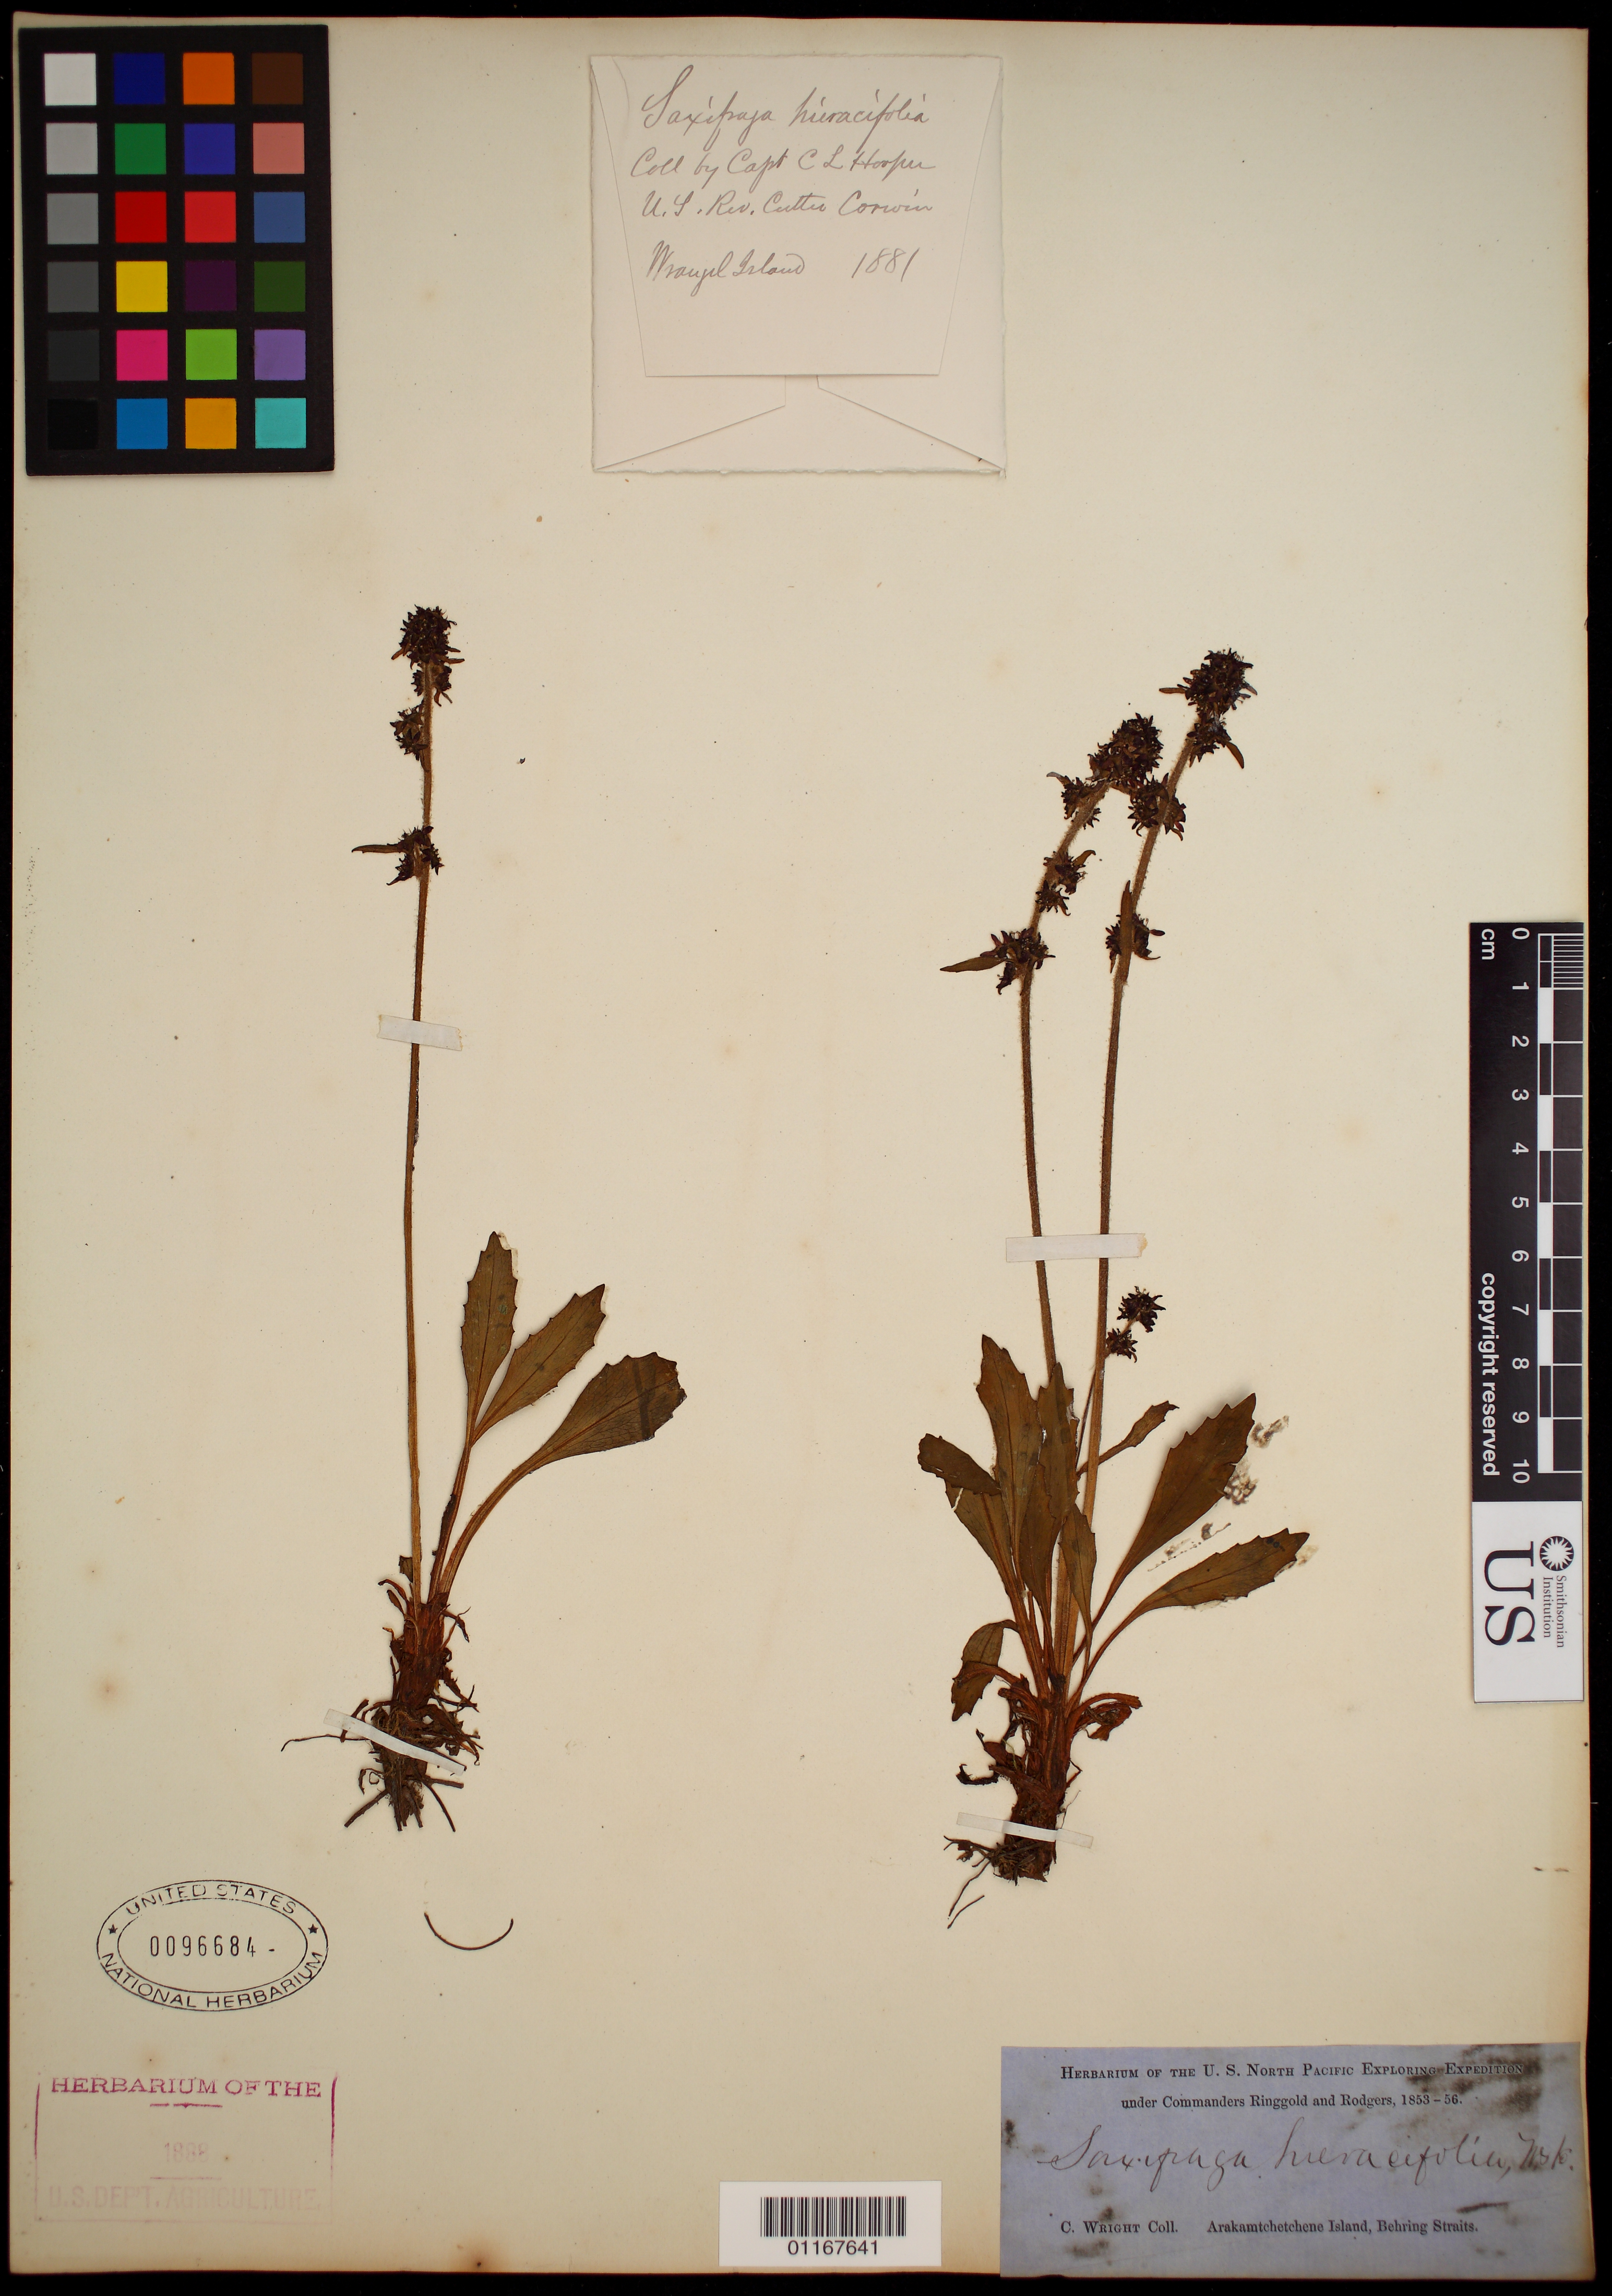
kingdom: Plantae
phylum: Tracheophyta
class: Magnoliopsida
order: Saxifragales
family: Saxifragaceae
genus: Micranthes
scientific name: Micranthes hieraciifolia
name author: (Waldst. & Kit. ex Willd.) Haw.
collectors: C. Wright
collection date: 1853/1856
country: Russian Federation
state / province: Chukotka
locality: Arakamtchetchene I. Bering Straits.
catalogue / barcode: US 96684